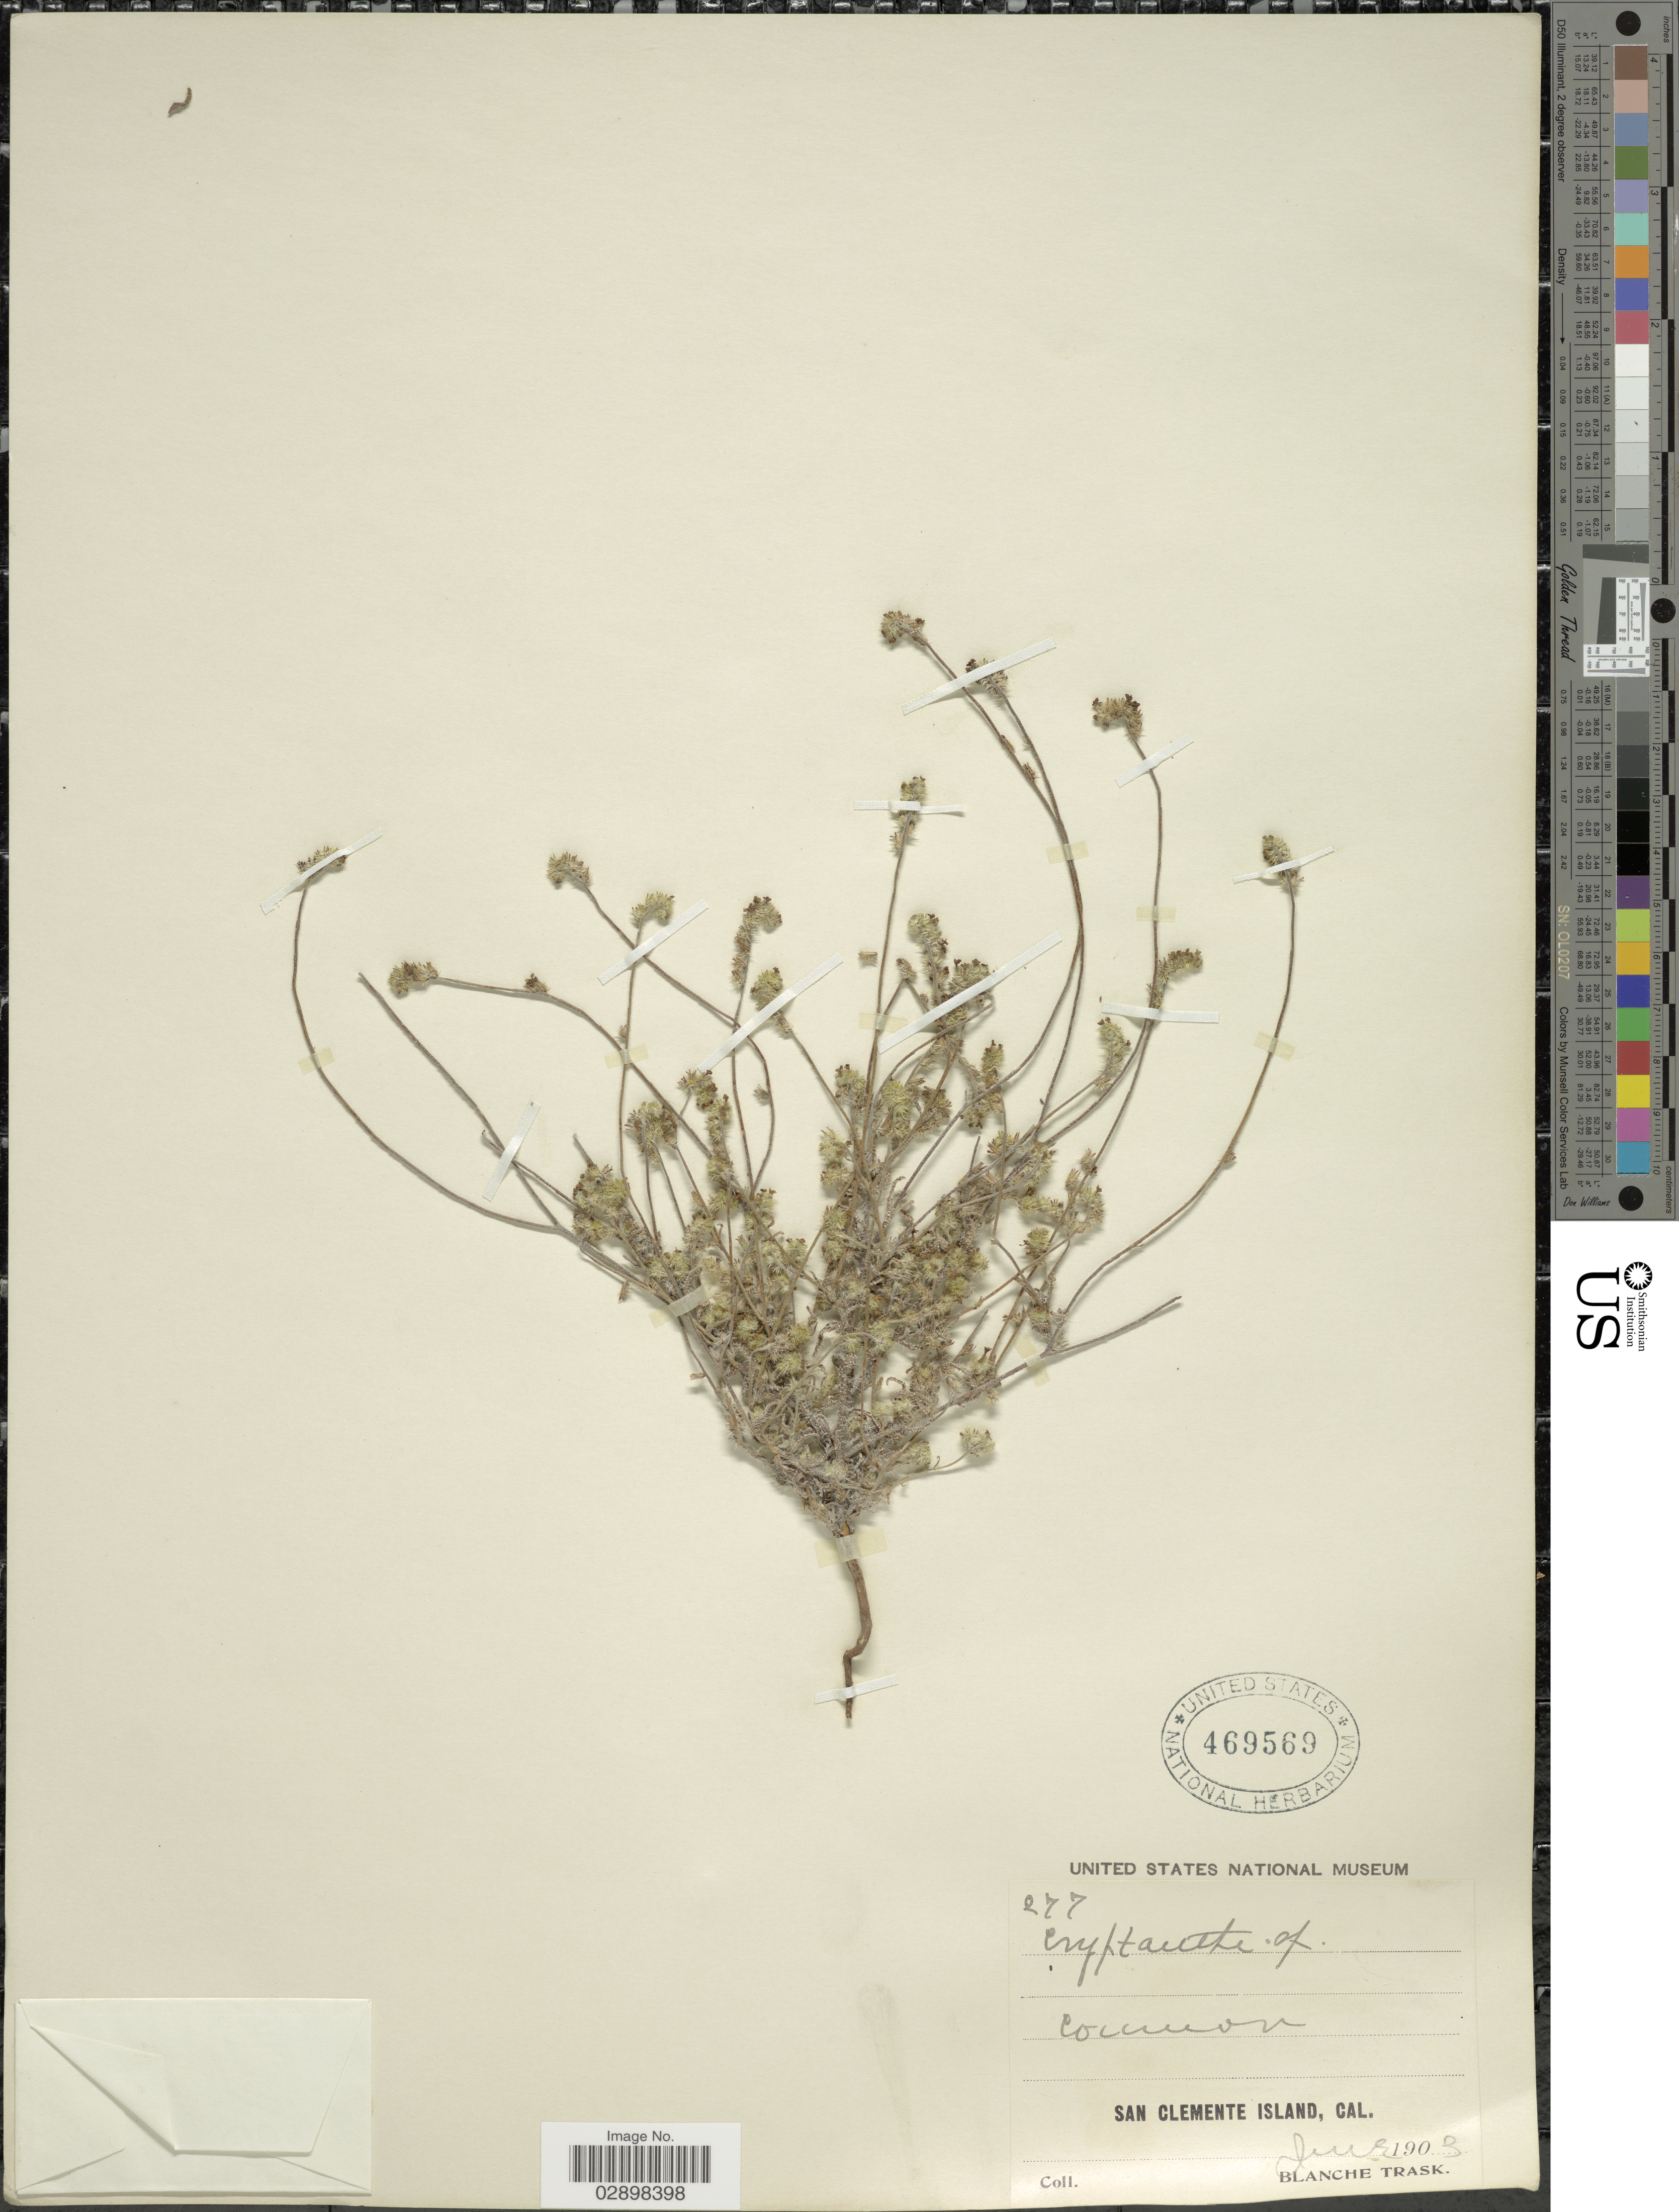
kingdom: Plantae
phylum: Tracheophyta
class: Magnoliopsida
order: Boraginales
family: Boraginaceae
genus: Cryptantha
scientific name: Cryptantha sp.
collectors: B. Trask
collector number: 277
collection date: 1903-06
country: United States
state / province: California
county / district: Los Angeles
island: San Clemente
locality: San Clemente Island.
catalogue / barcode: US 469569